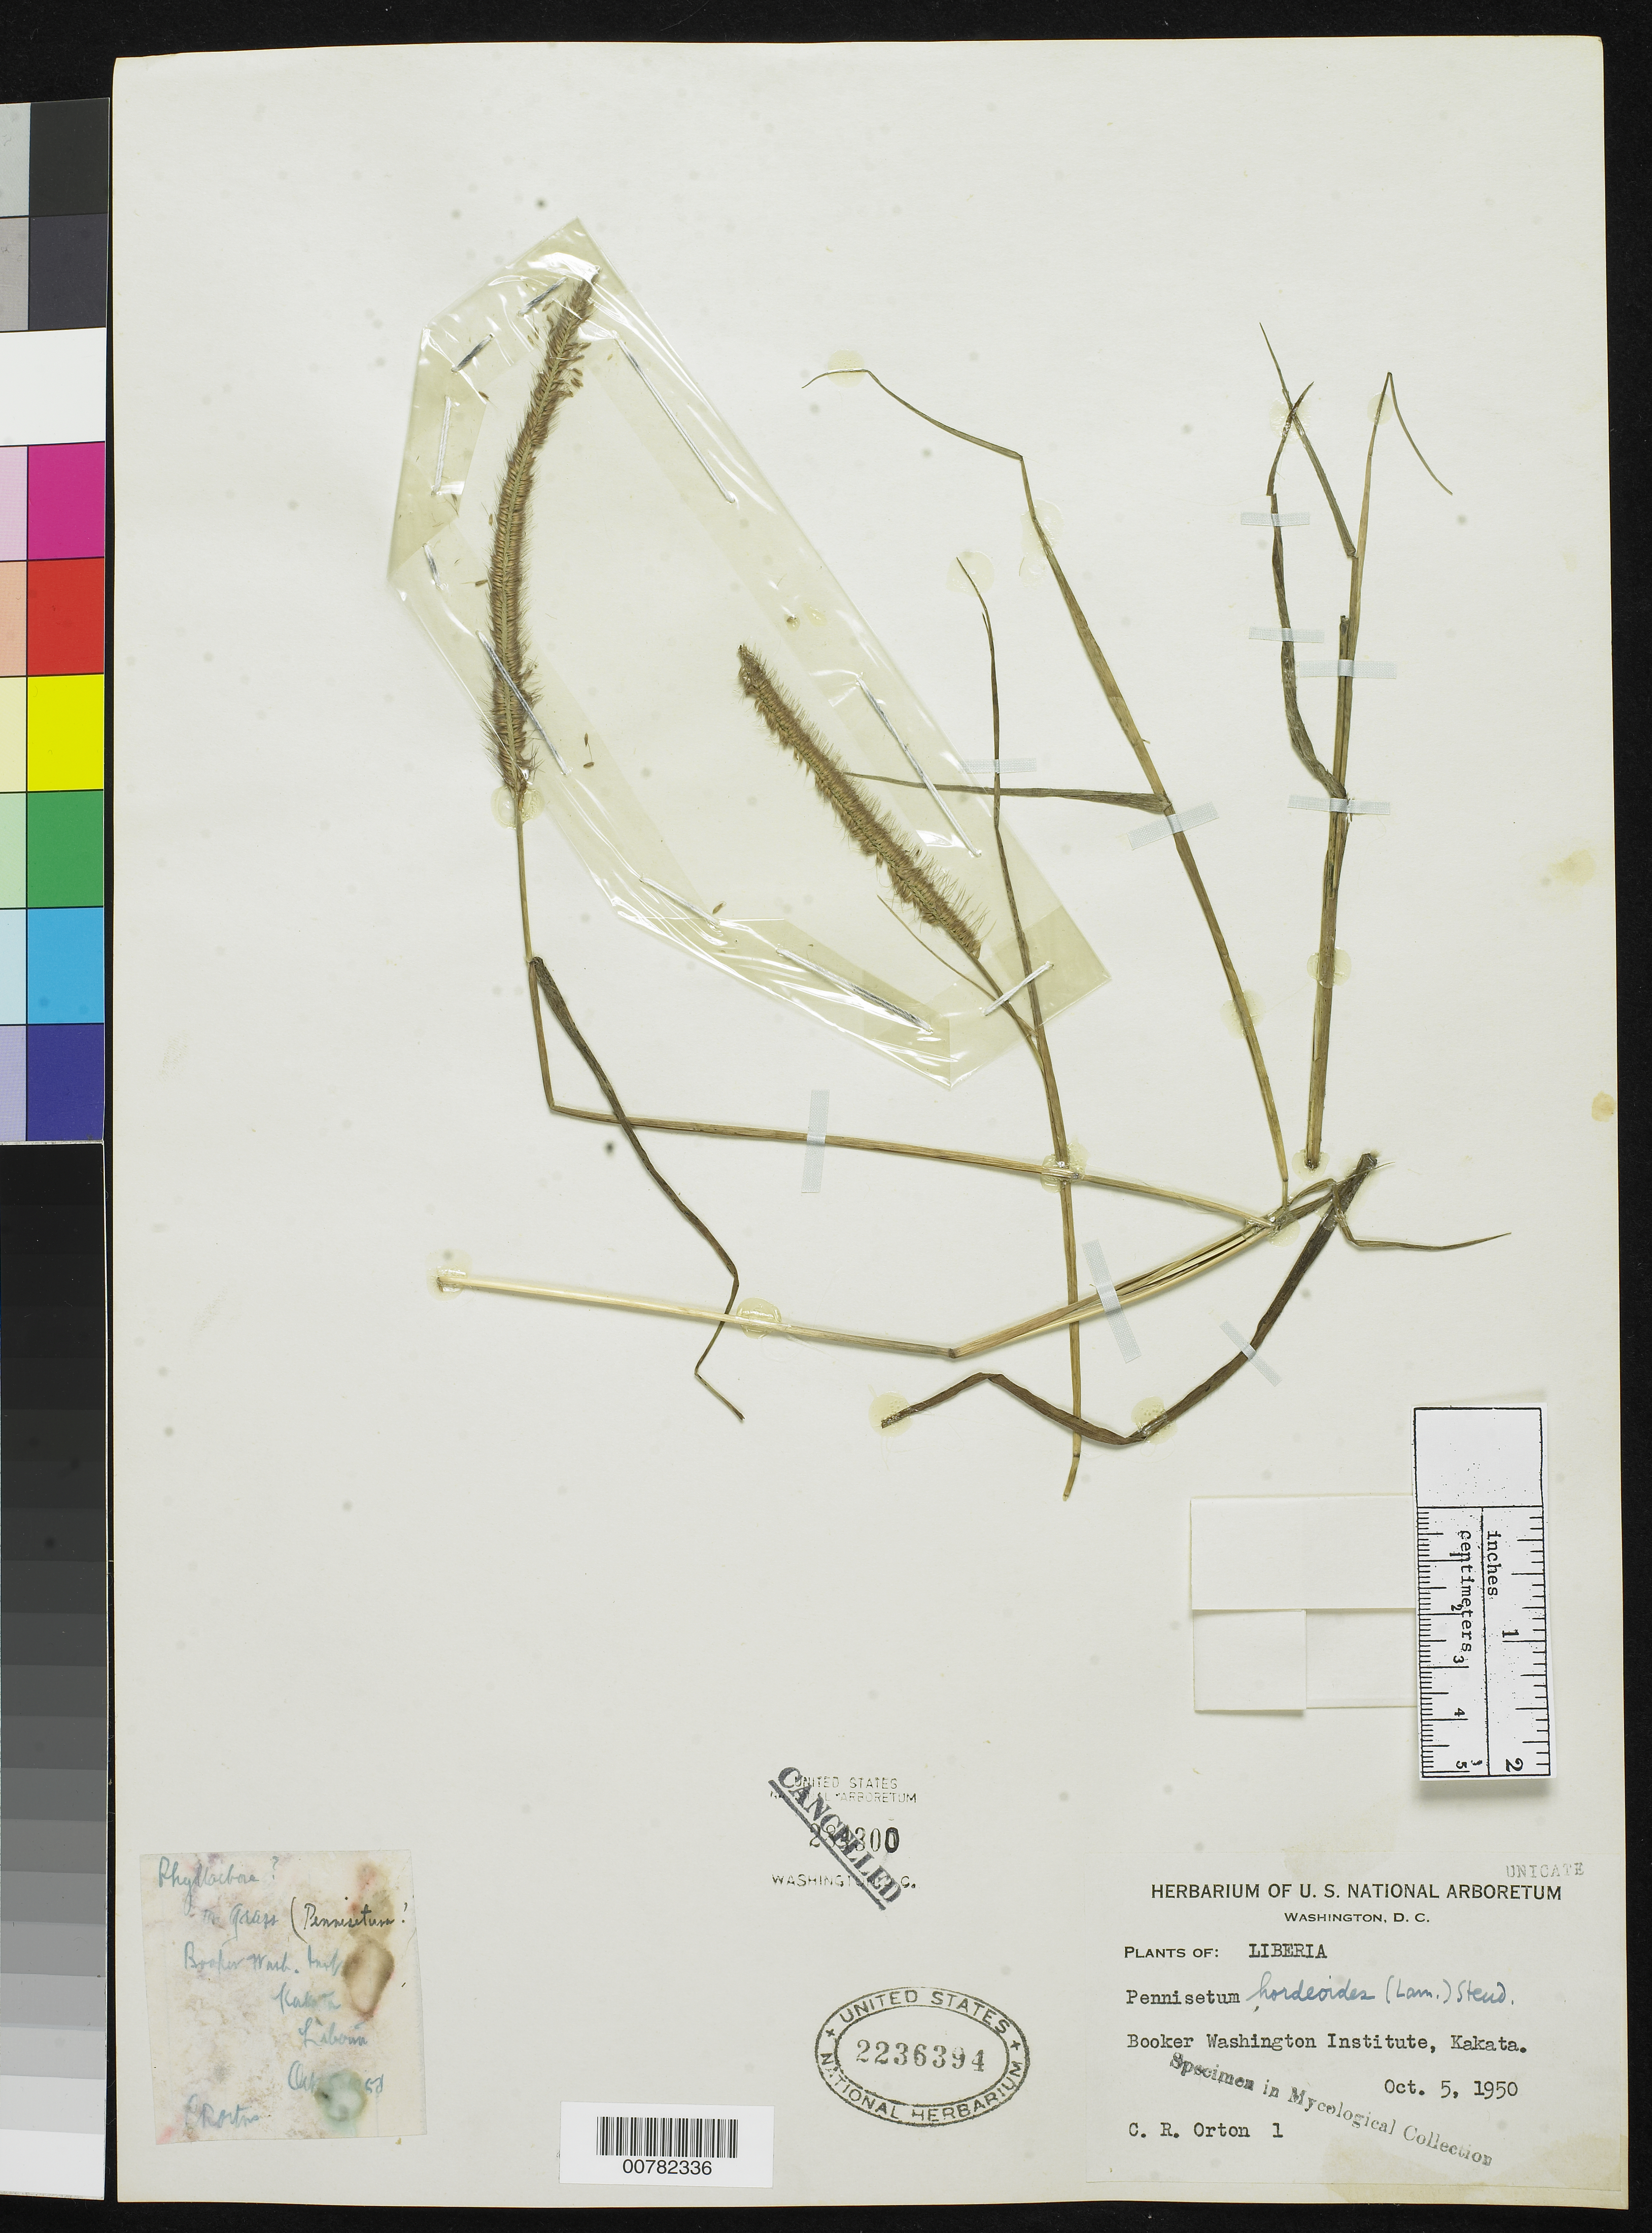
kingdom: Plantae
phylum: Tracheophyta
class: Liliopsida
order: Poales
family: Poaceae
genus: Pennisetum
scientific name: Pennisetum hordeoides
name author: (Lam.) Steud.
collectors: C. Orton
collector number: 1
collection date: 1950-10-05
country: Liberia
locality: Booker Washington Institute, Kakata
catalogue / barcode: US 2236394